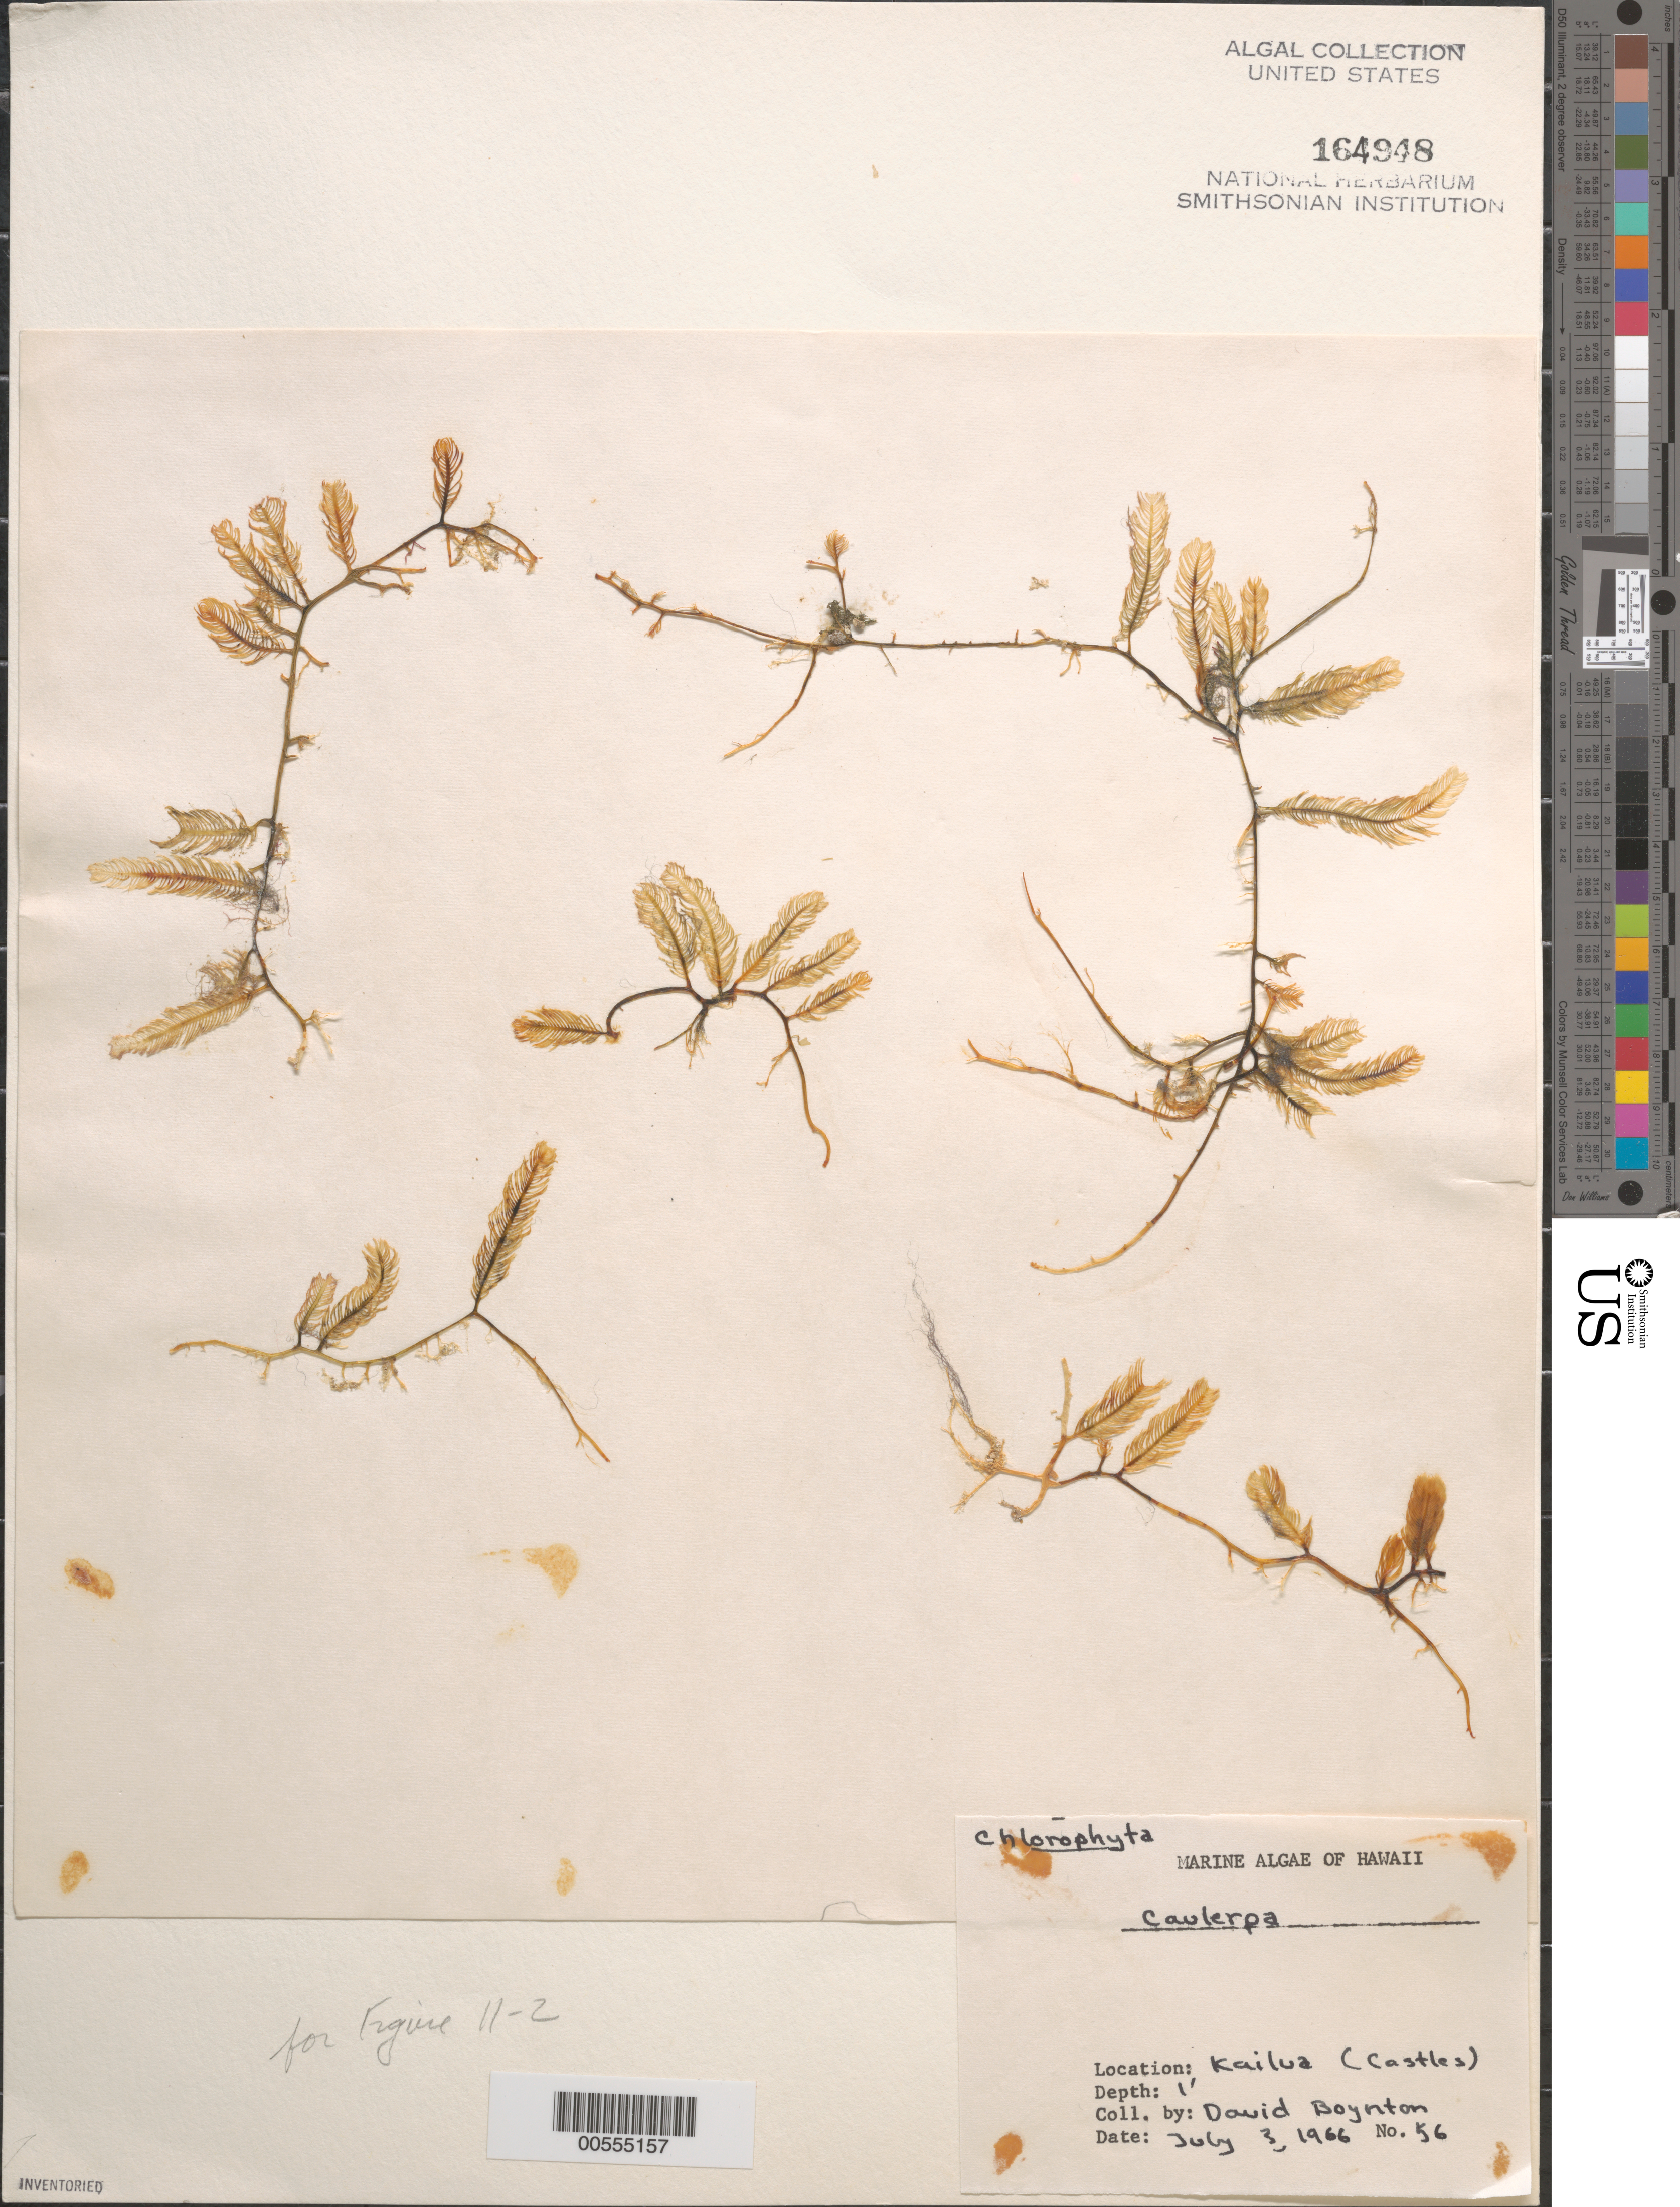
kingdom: Plantae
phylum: Chlorophyta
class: Ulvophyceae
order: Bryopsidales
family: Caulerpaceae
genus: Caulerpa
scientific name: Caulerpa sp.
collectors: D. Boynton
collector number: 56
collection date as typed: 03 Jul 1966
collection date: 1966-07-03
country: United States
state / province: Hawaii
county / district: Honolulu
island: Oahu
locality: Kailua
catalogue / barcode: US 164948